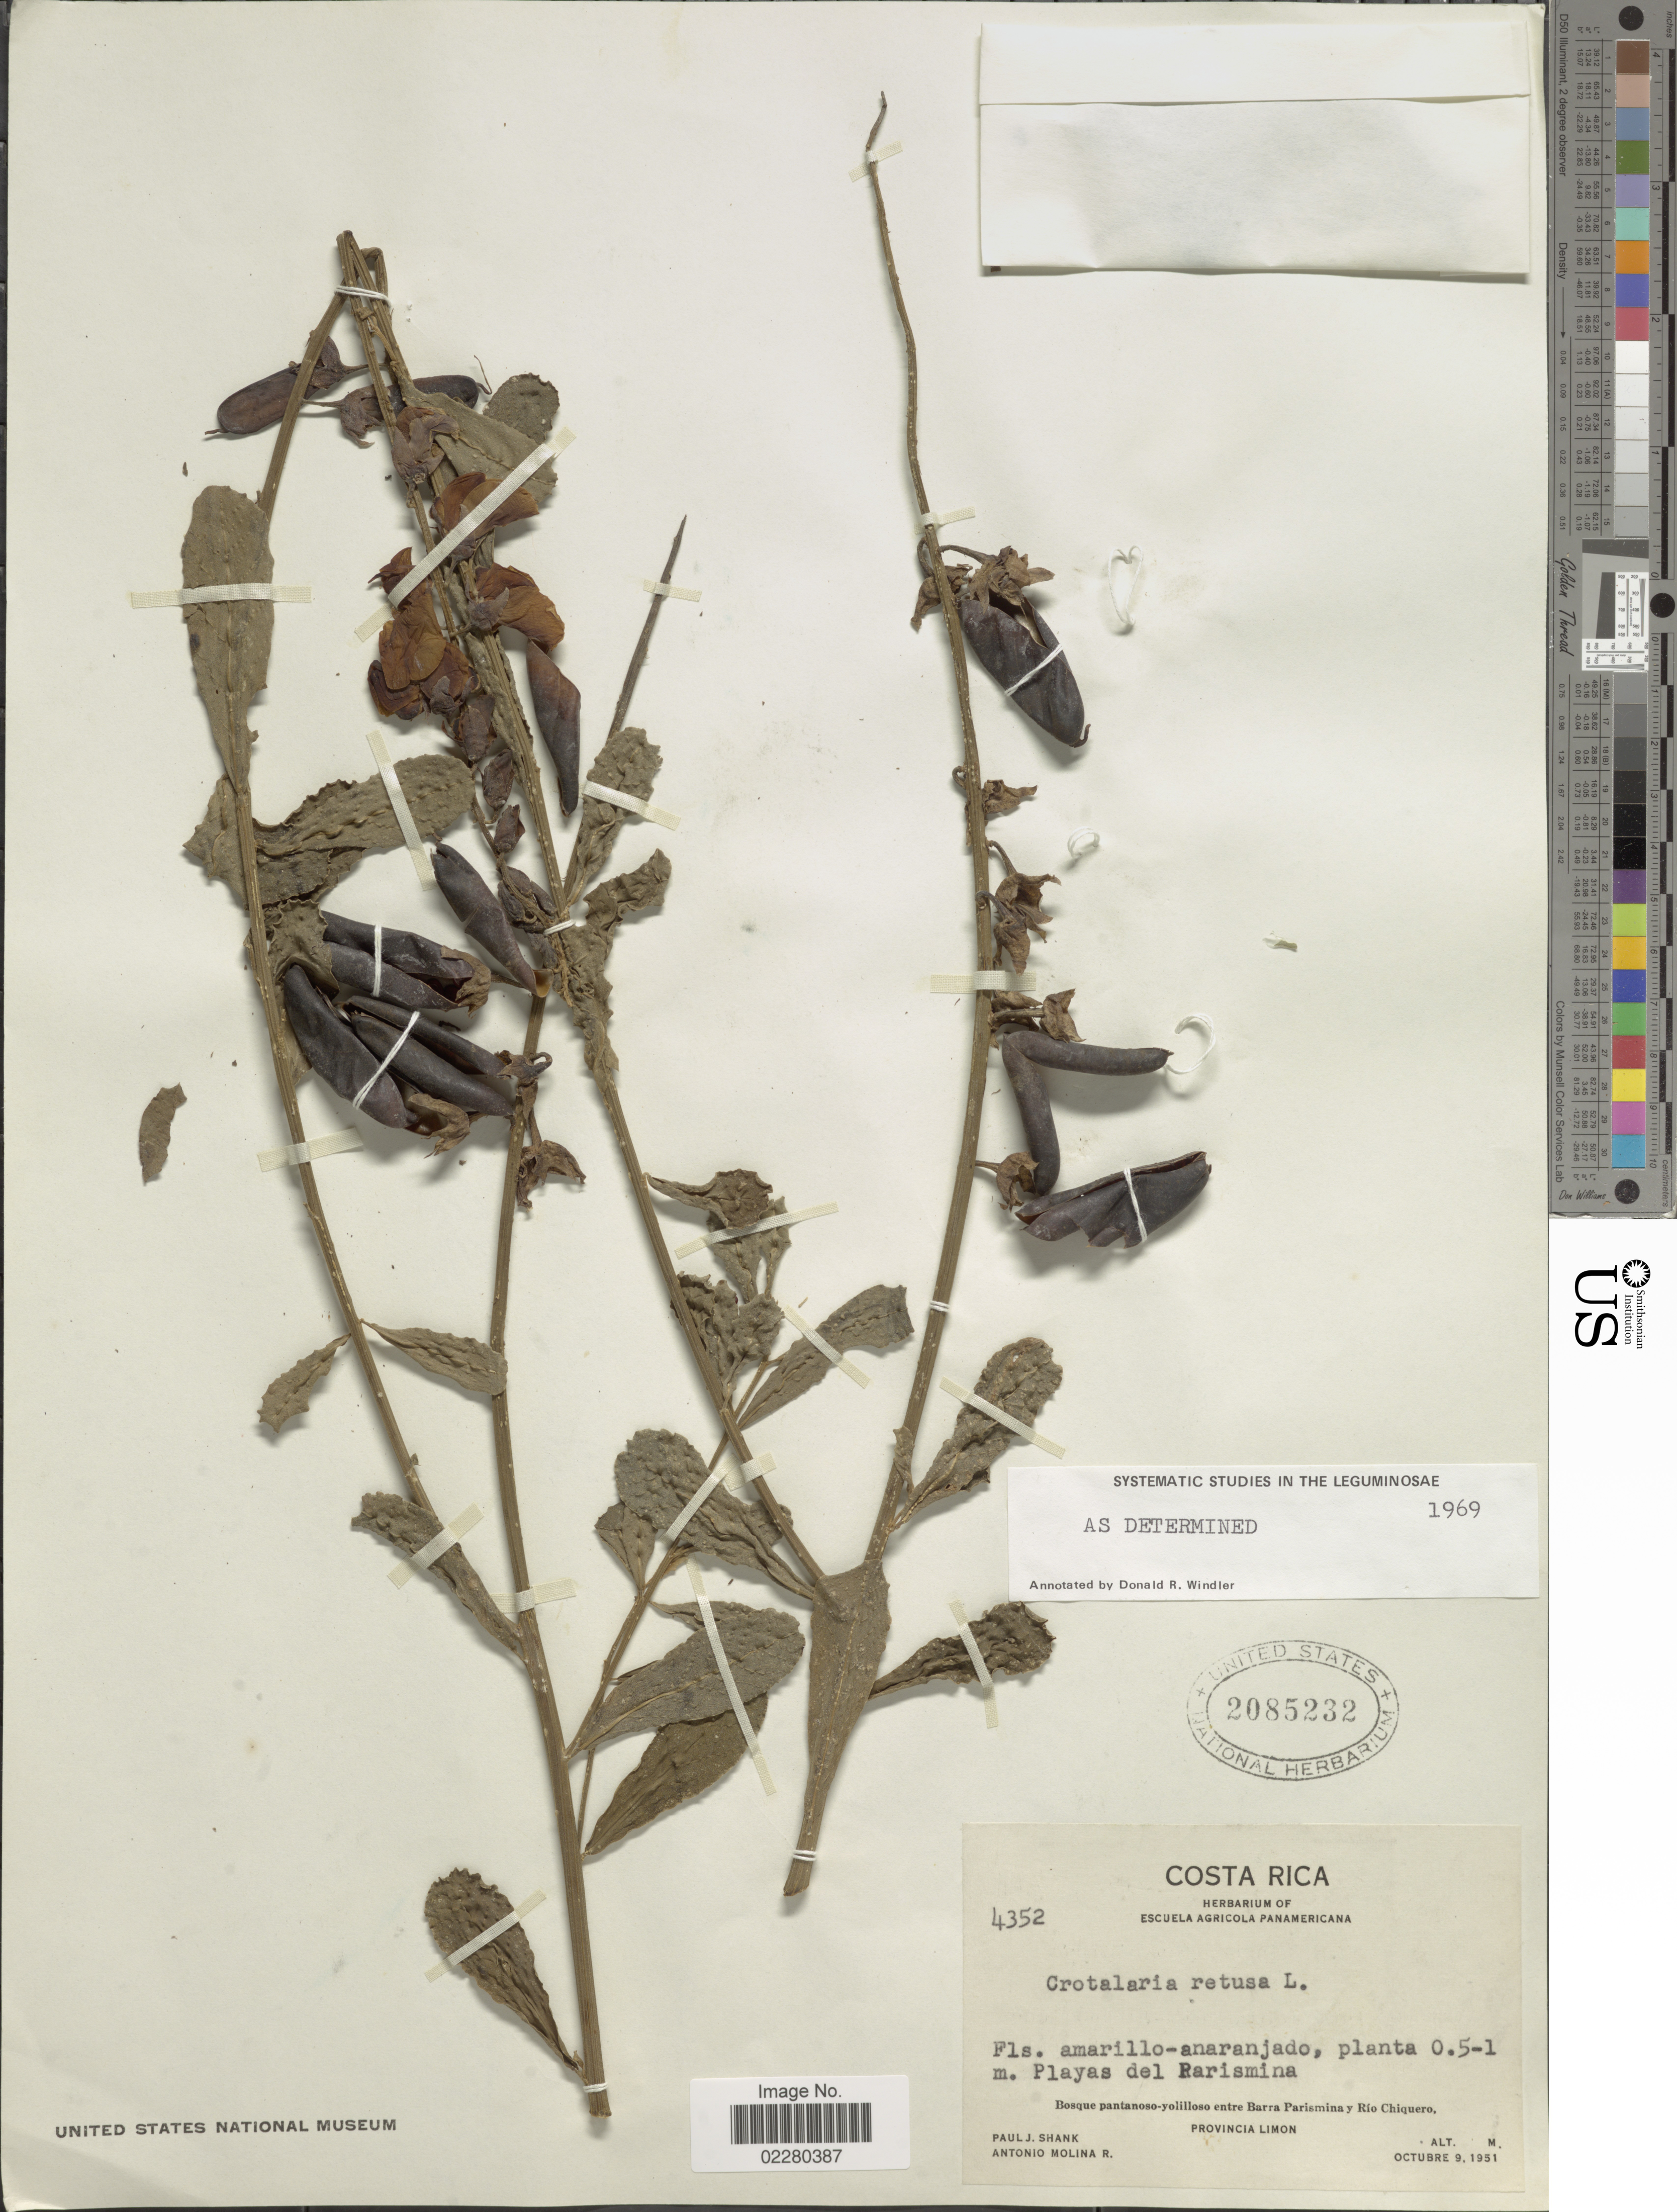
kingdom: Plantae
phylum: Tracheophyta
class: Magnoliopsida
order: Fabales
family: Fabaceae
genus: Crotalaria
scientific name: Crotalaria retusa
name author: L.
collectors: P. J. Shank & A. Molina R.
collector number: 4352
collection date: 1951-10-09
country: Costa Rica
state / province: Limón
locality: Playas del Rarismina. Bosque panrtanoso-yolilloso entre Barra Parismina y Río Chiquero, Provincia Limon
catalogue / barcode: US 2085232